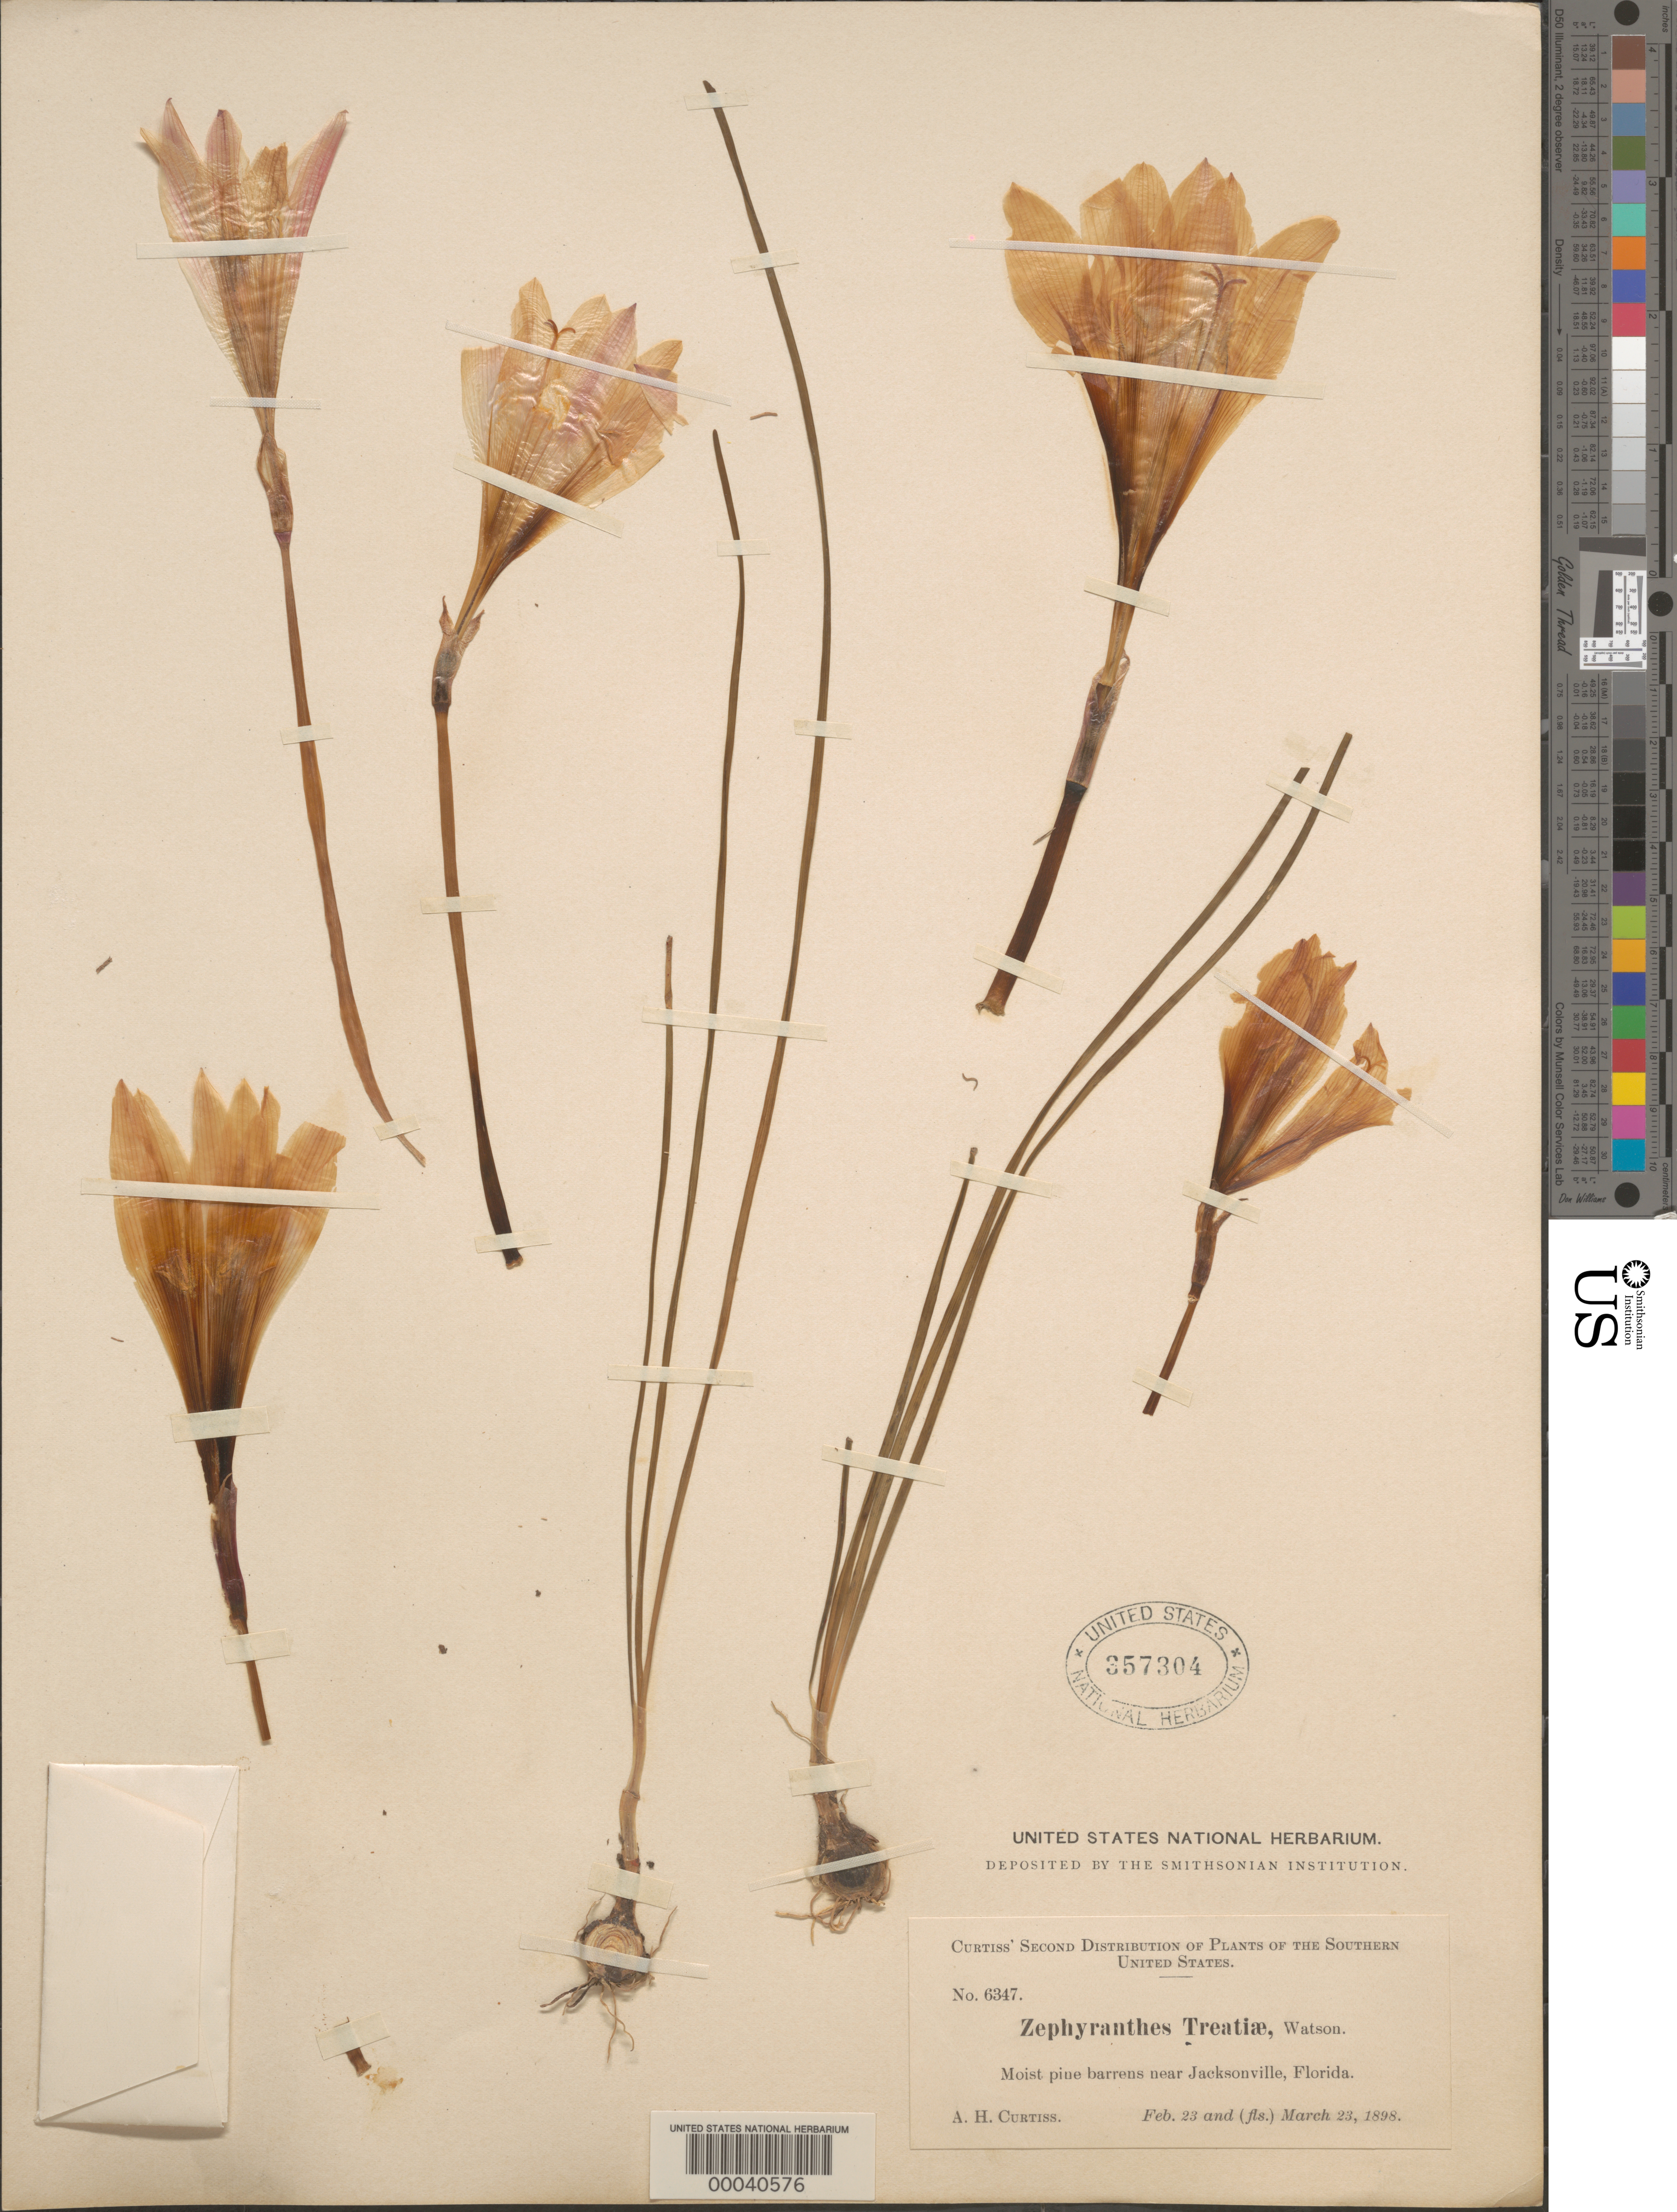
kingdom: Plantae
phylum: Tracheophyta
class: Liliopsida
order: Asparagales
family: Amaryllidaceae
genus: Zephyranthes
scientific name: Zephyranthes treatiae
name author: S. Watson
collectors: A. H. Curtiss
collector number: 6347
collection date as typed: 23 Feb 1898 and 23 Mar 1898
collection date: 1898-02-23,1898-03-23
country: United States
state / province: Florida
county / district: Duval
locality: Near jacksonville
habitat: Moist pine barrens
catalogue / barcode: US 357304